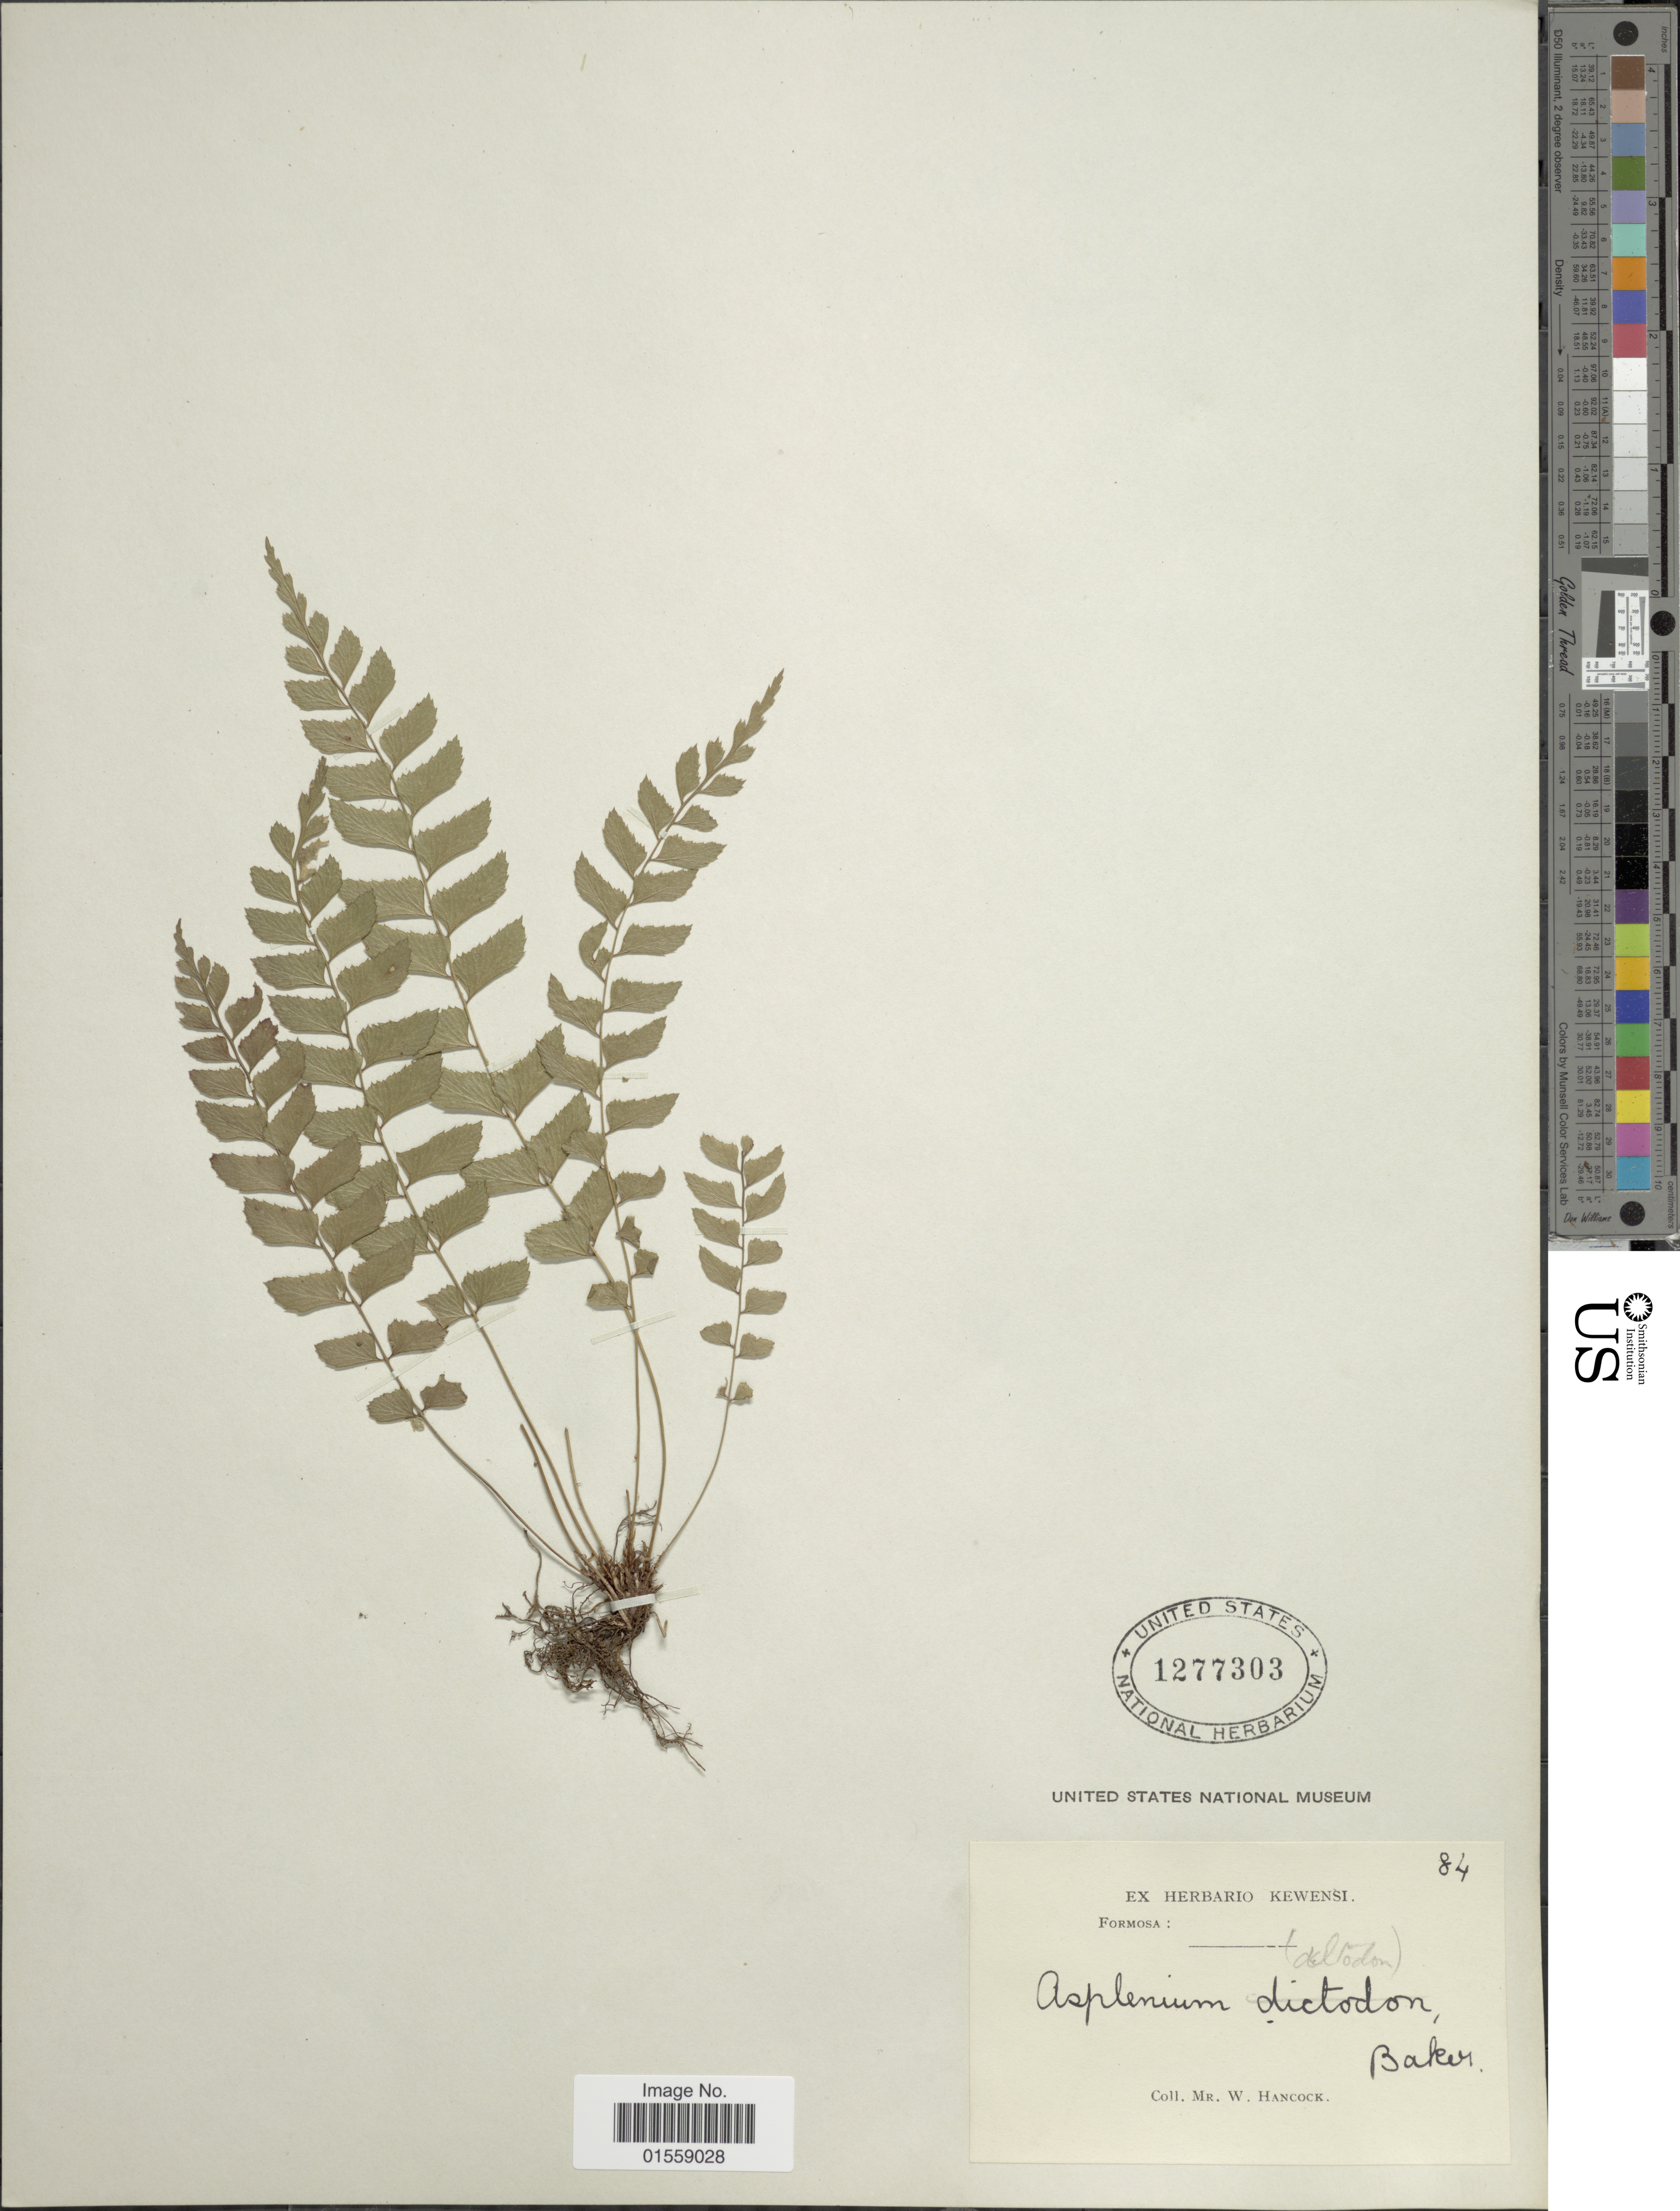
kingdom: Plantae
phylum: Tracheophyta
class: Polypodiopsida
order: Polypodiales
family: Dryopteridaceae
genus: Polystichum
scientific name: Polystichum deltodon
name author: (Baker) Diels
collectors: W. Hancock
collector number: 84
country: Taiwan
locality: Formosa.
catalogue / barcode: US 1277303